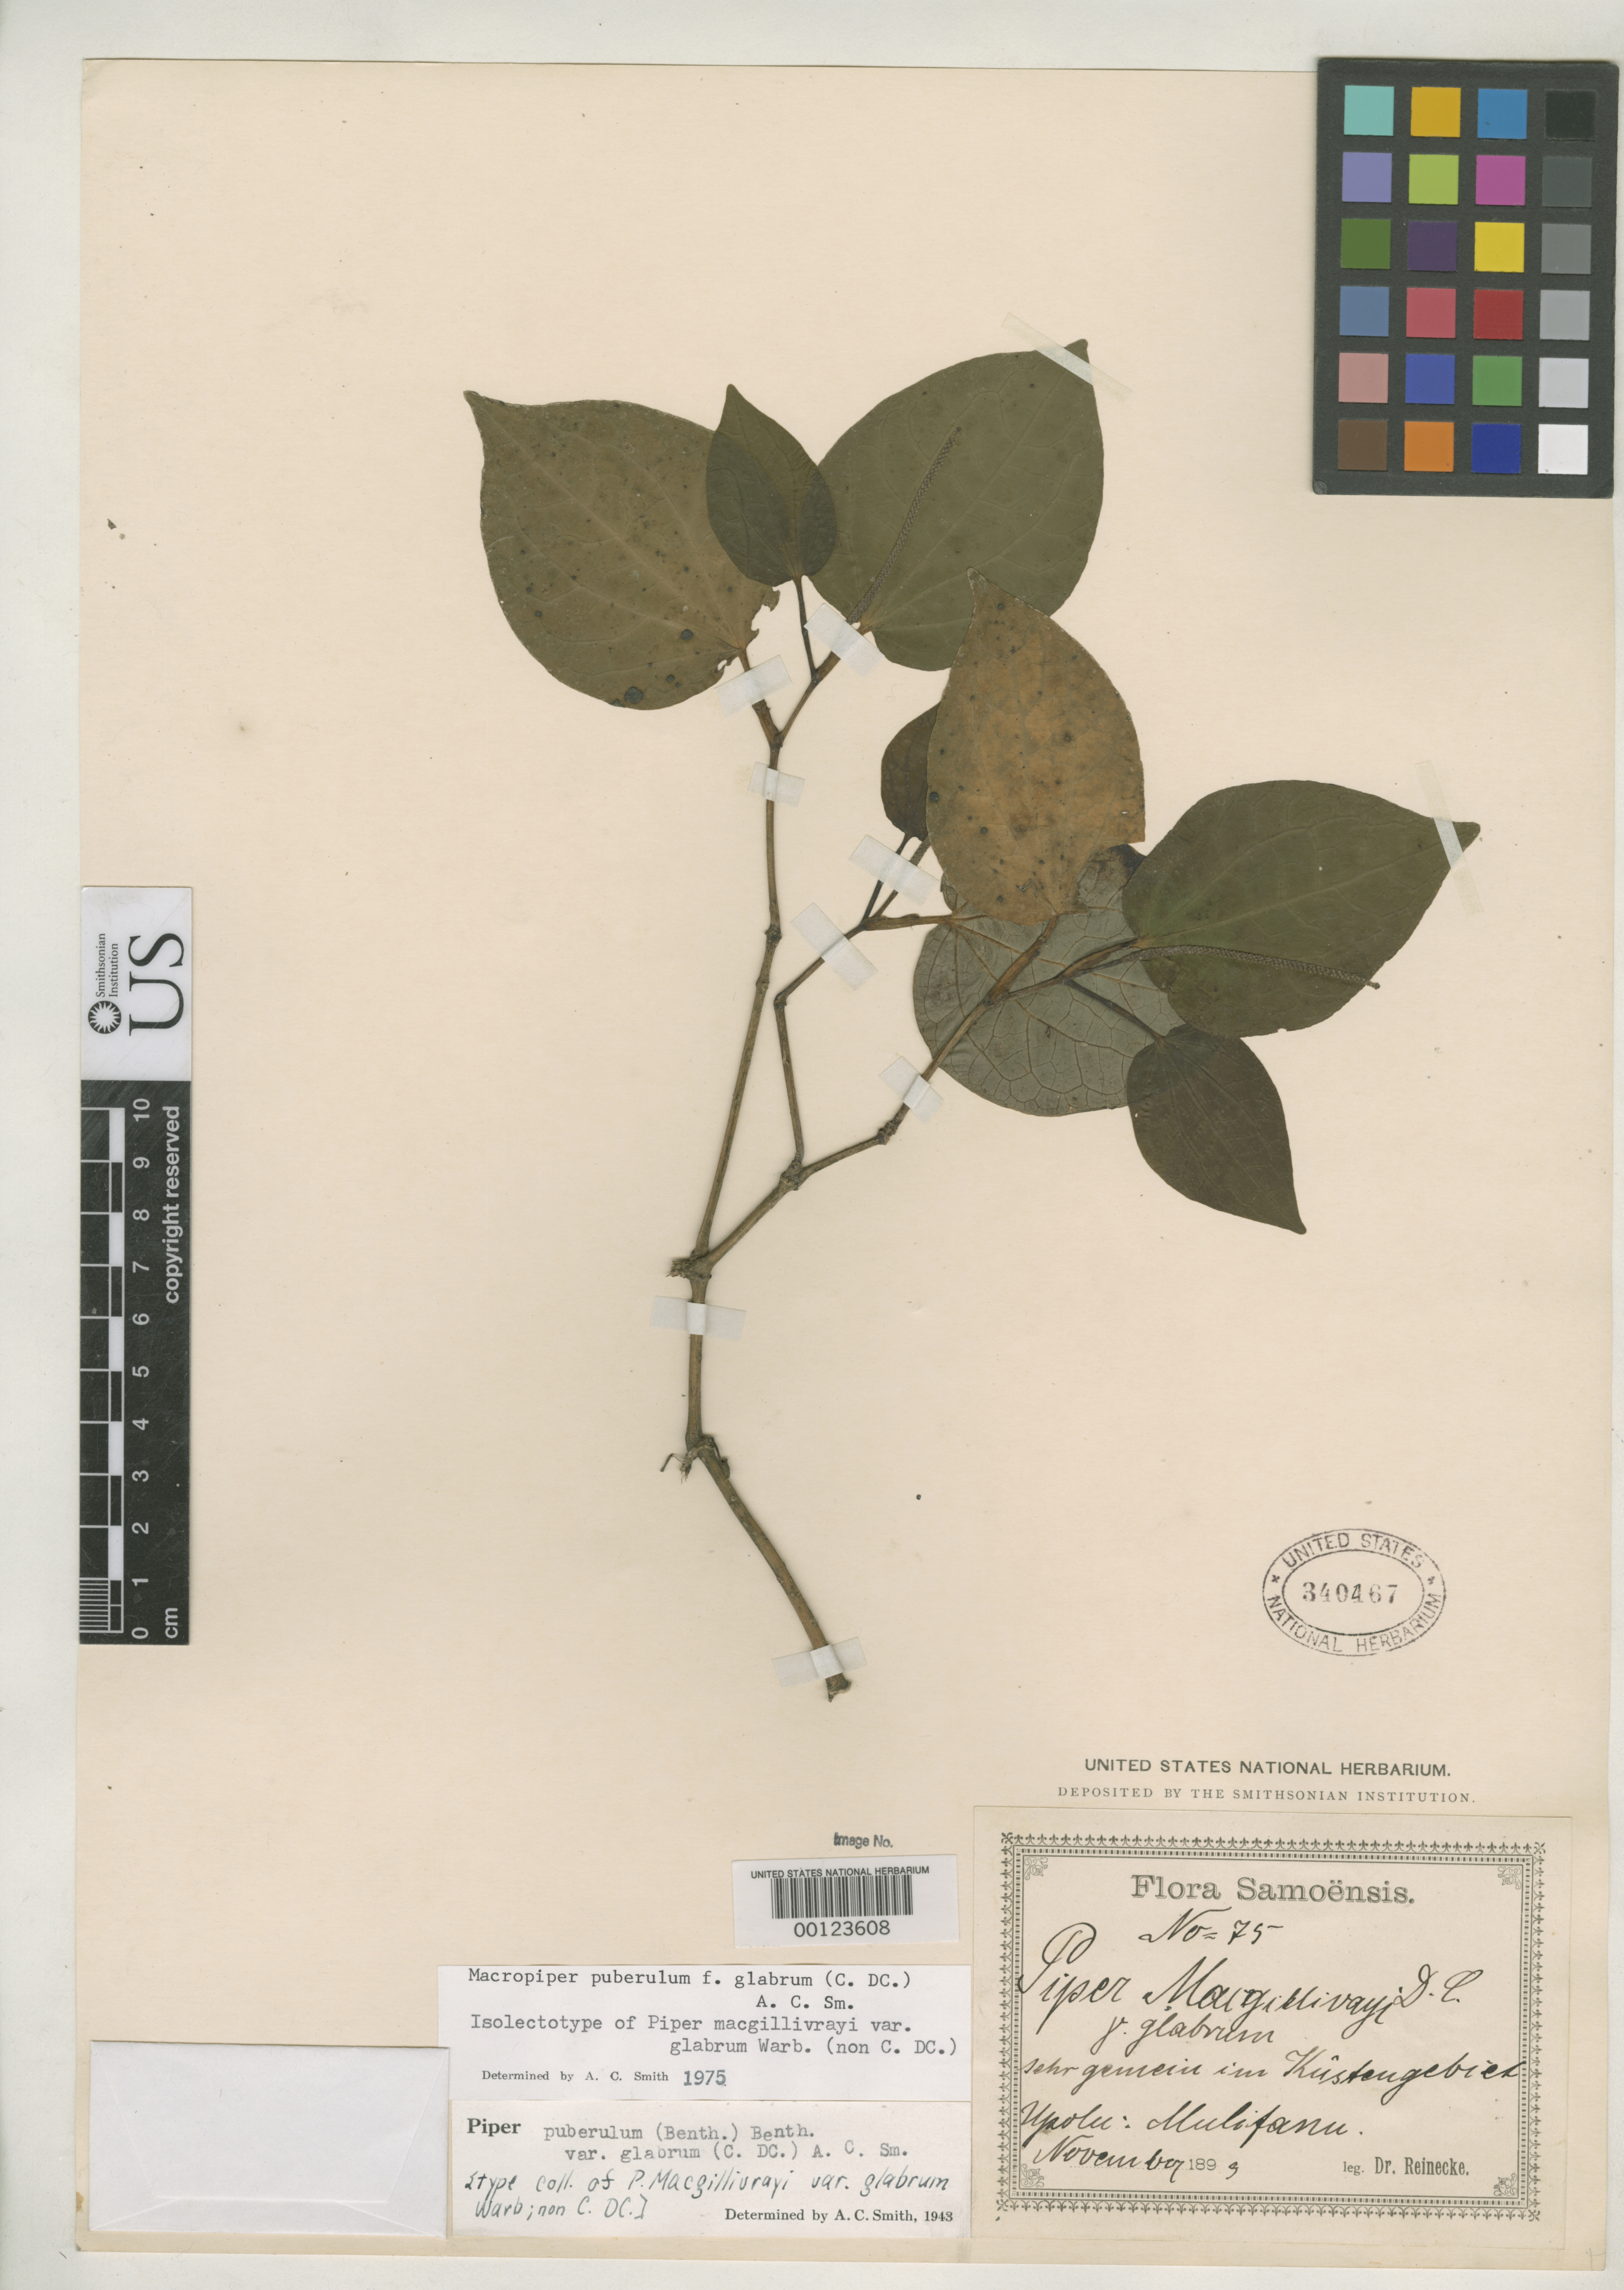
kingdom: Plantae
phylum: Tracheophyta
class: Magnoliopsida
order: Piperales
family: Piperaceae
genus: Piper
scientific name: Piper macgillivrayi var. glabrum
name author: C. DC.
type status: Isolectotype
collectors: F. Reinecke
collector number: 75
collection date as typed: Nov 1893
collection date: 1893-11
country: Samoa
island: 'Upolu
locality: Mulifunua.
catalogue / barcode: US 340467